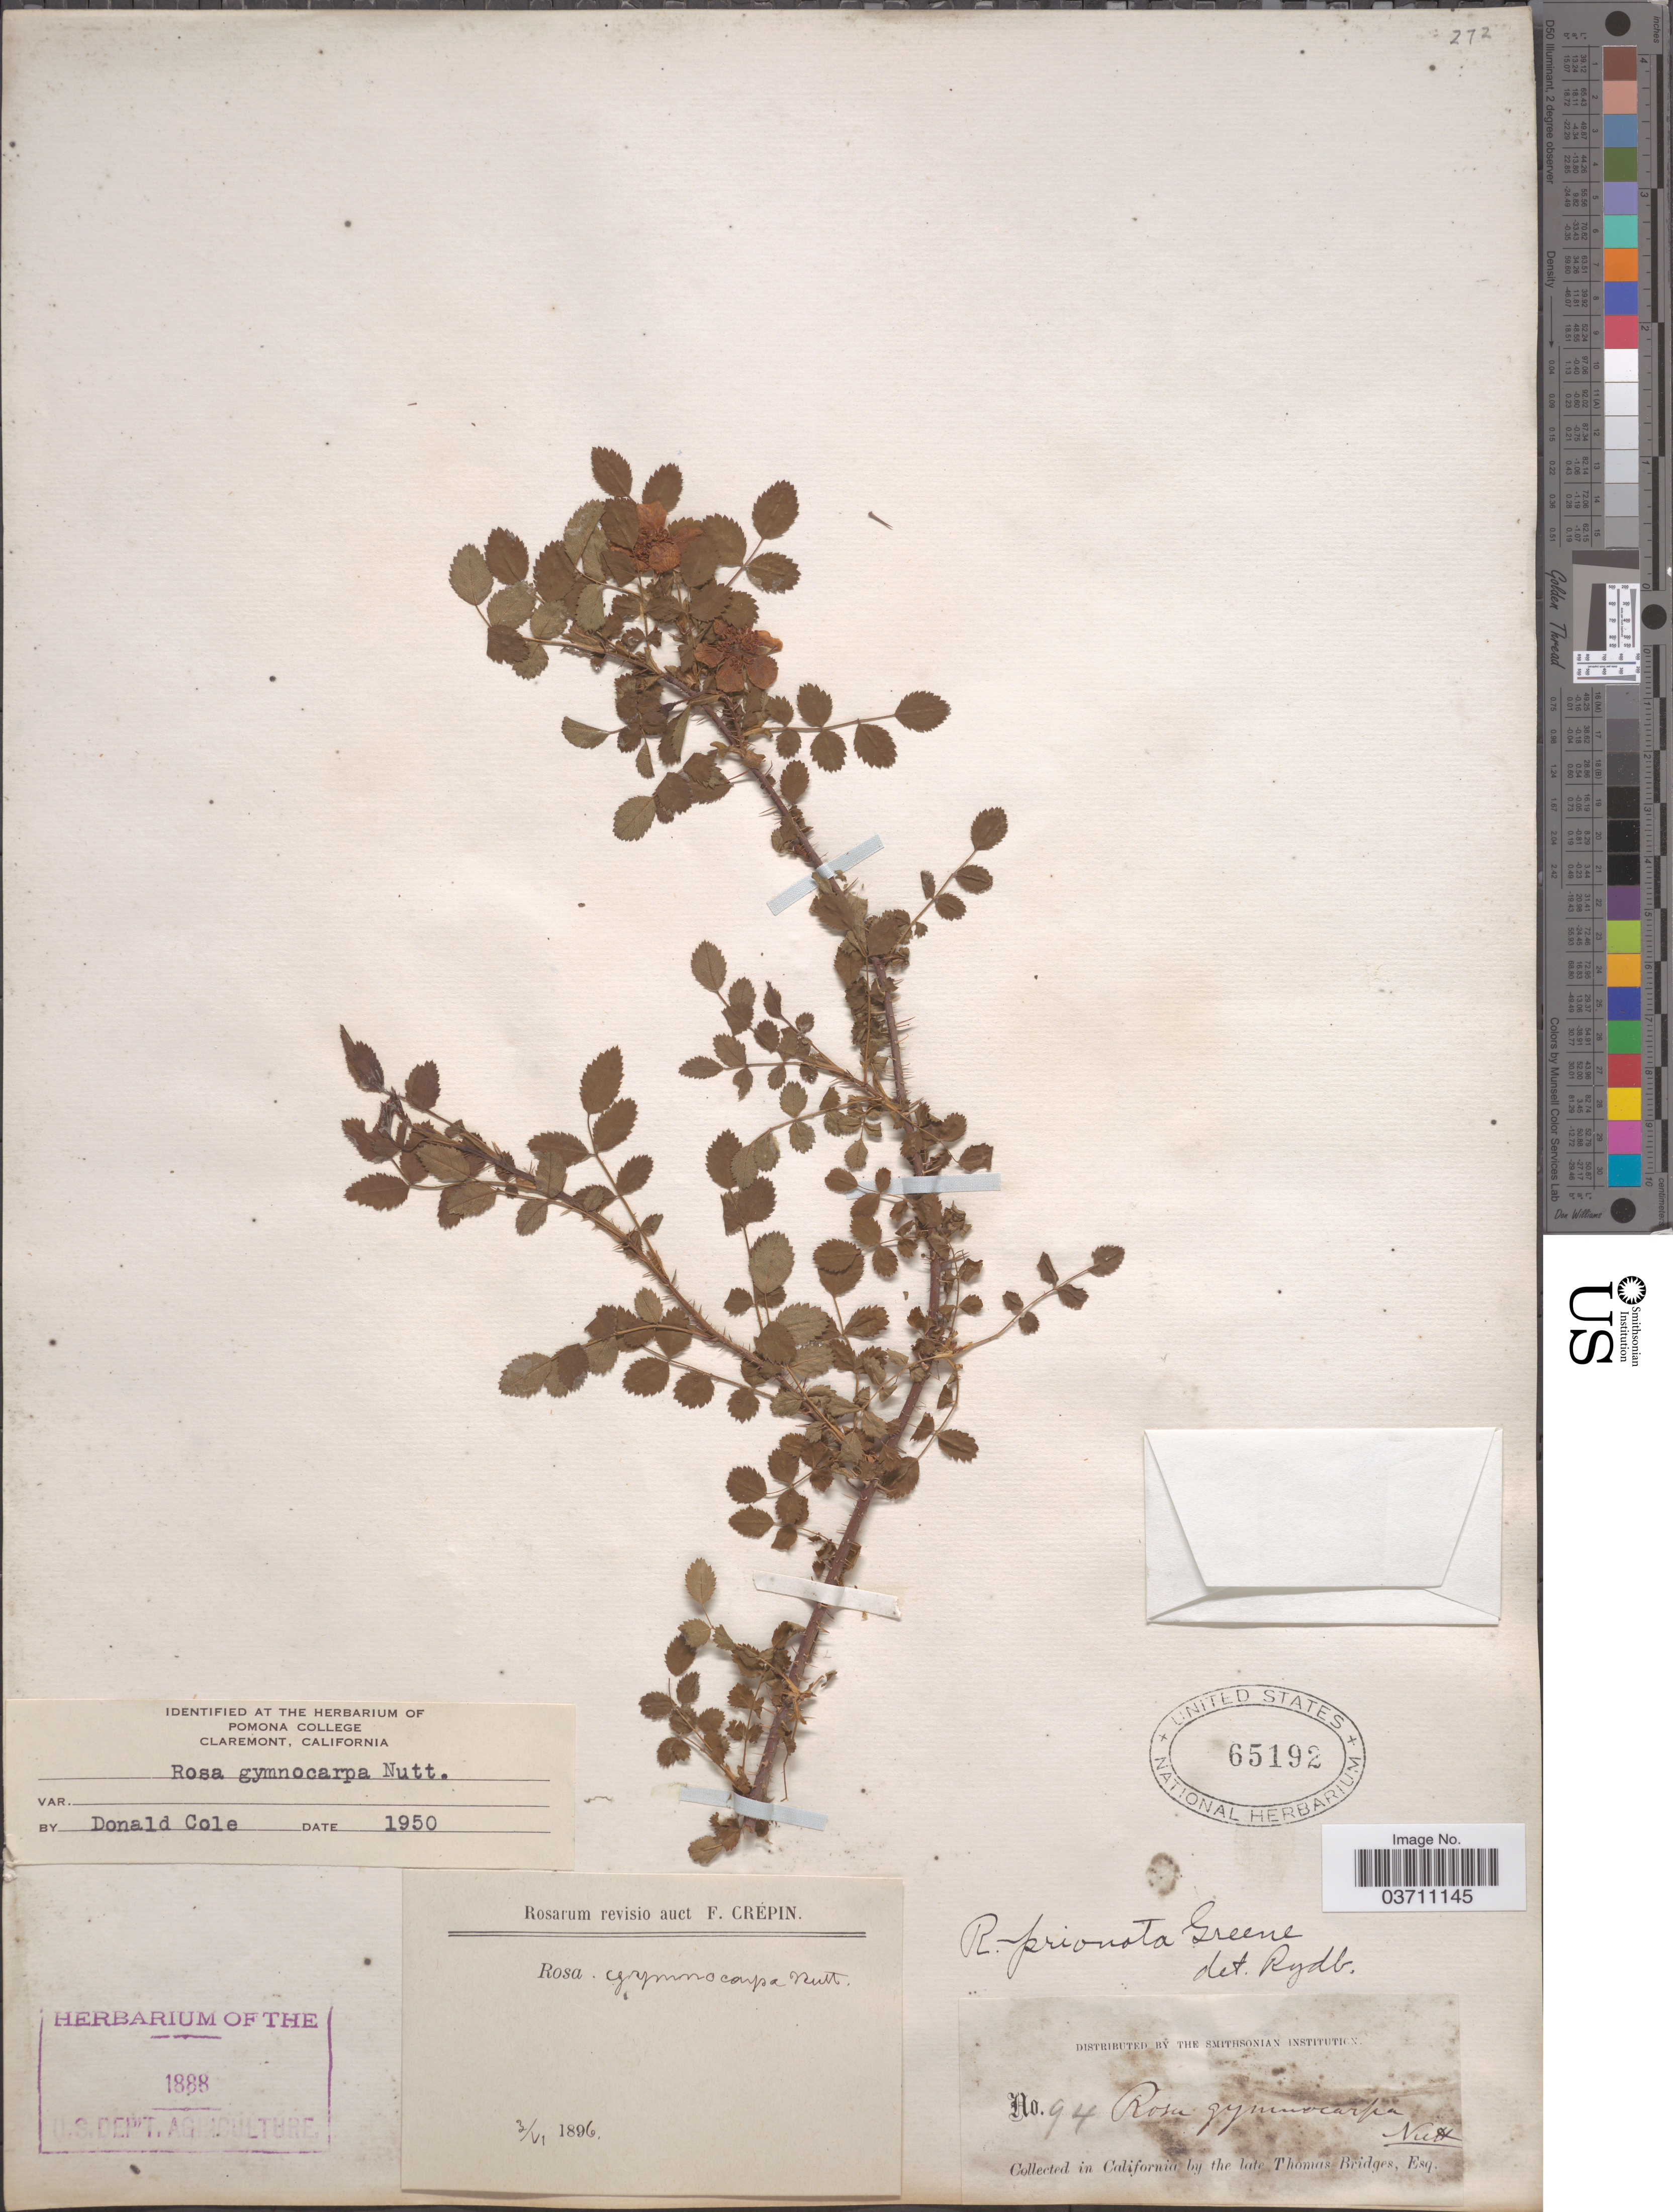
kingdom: Plantae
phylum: Tracheophyta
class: Magnoliopsida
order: Rosales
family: Rosaceae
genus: Rosa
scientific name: Rosa gymnocarpa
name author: Nutt.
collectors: T. Bridges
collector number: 94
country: United States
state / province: California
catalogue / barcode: US 65192